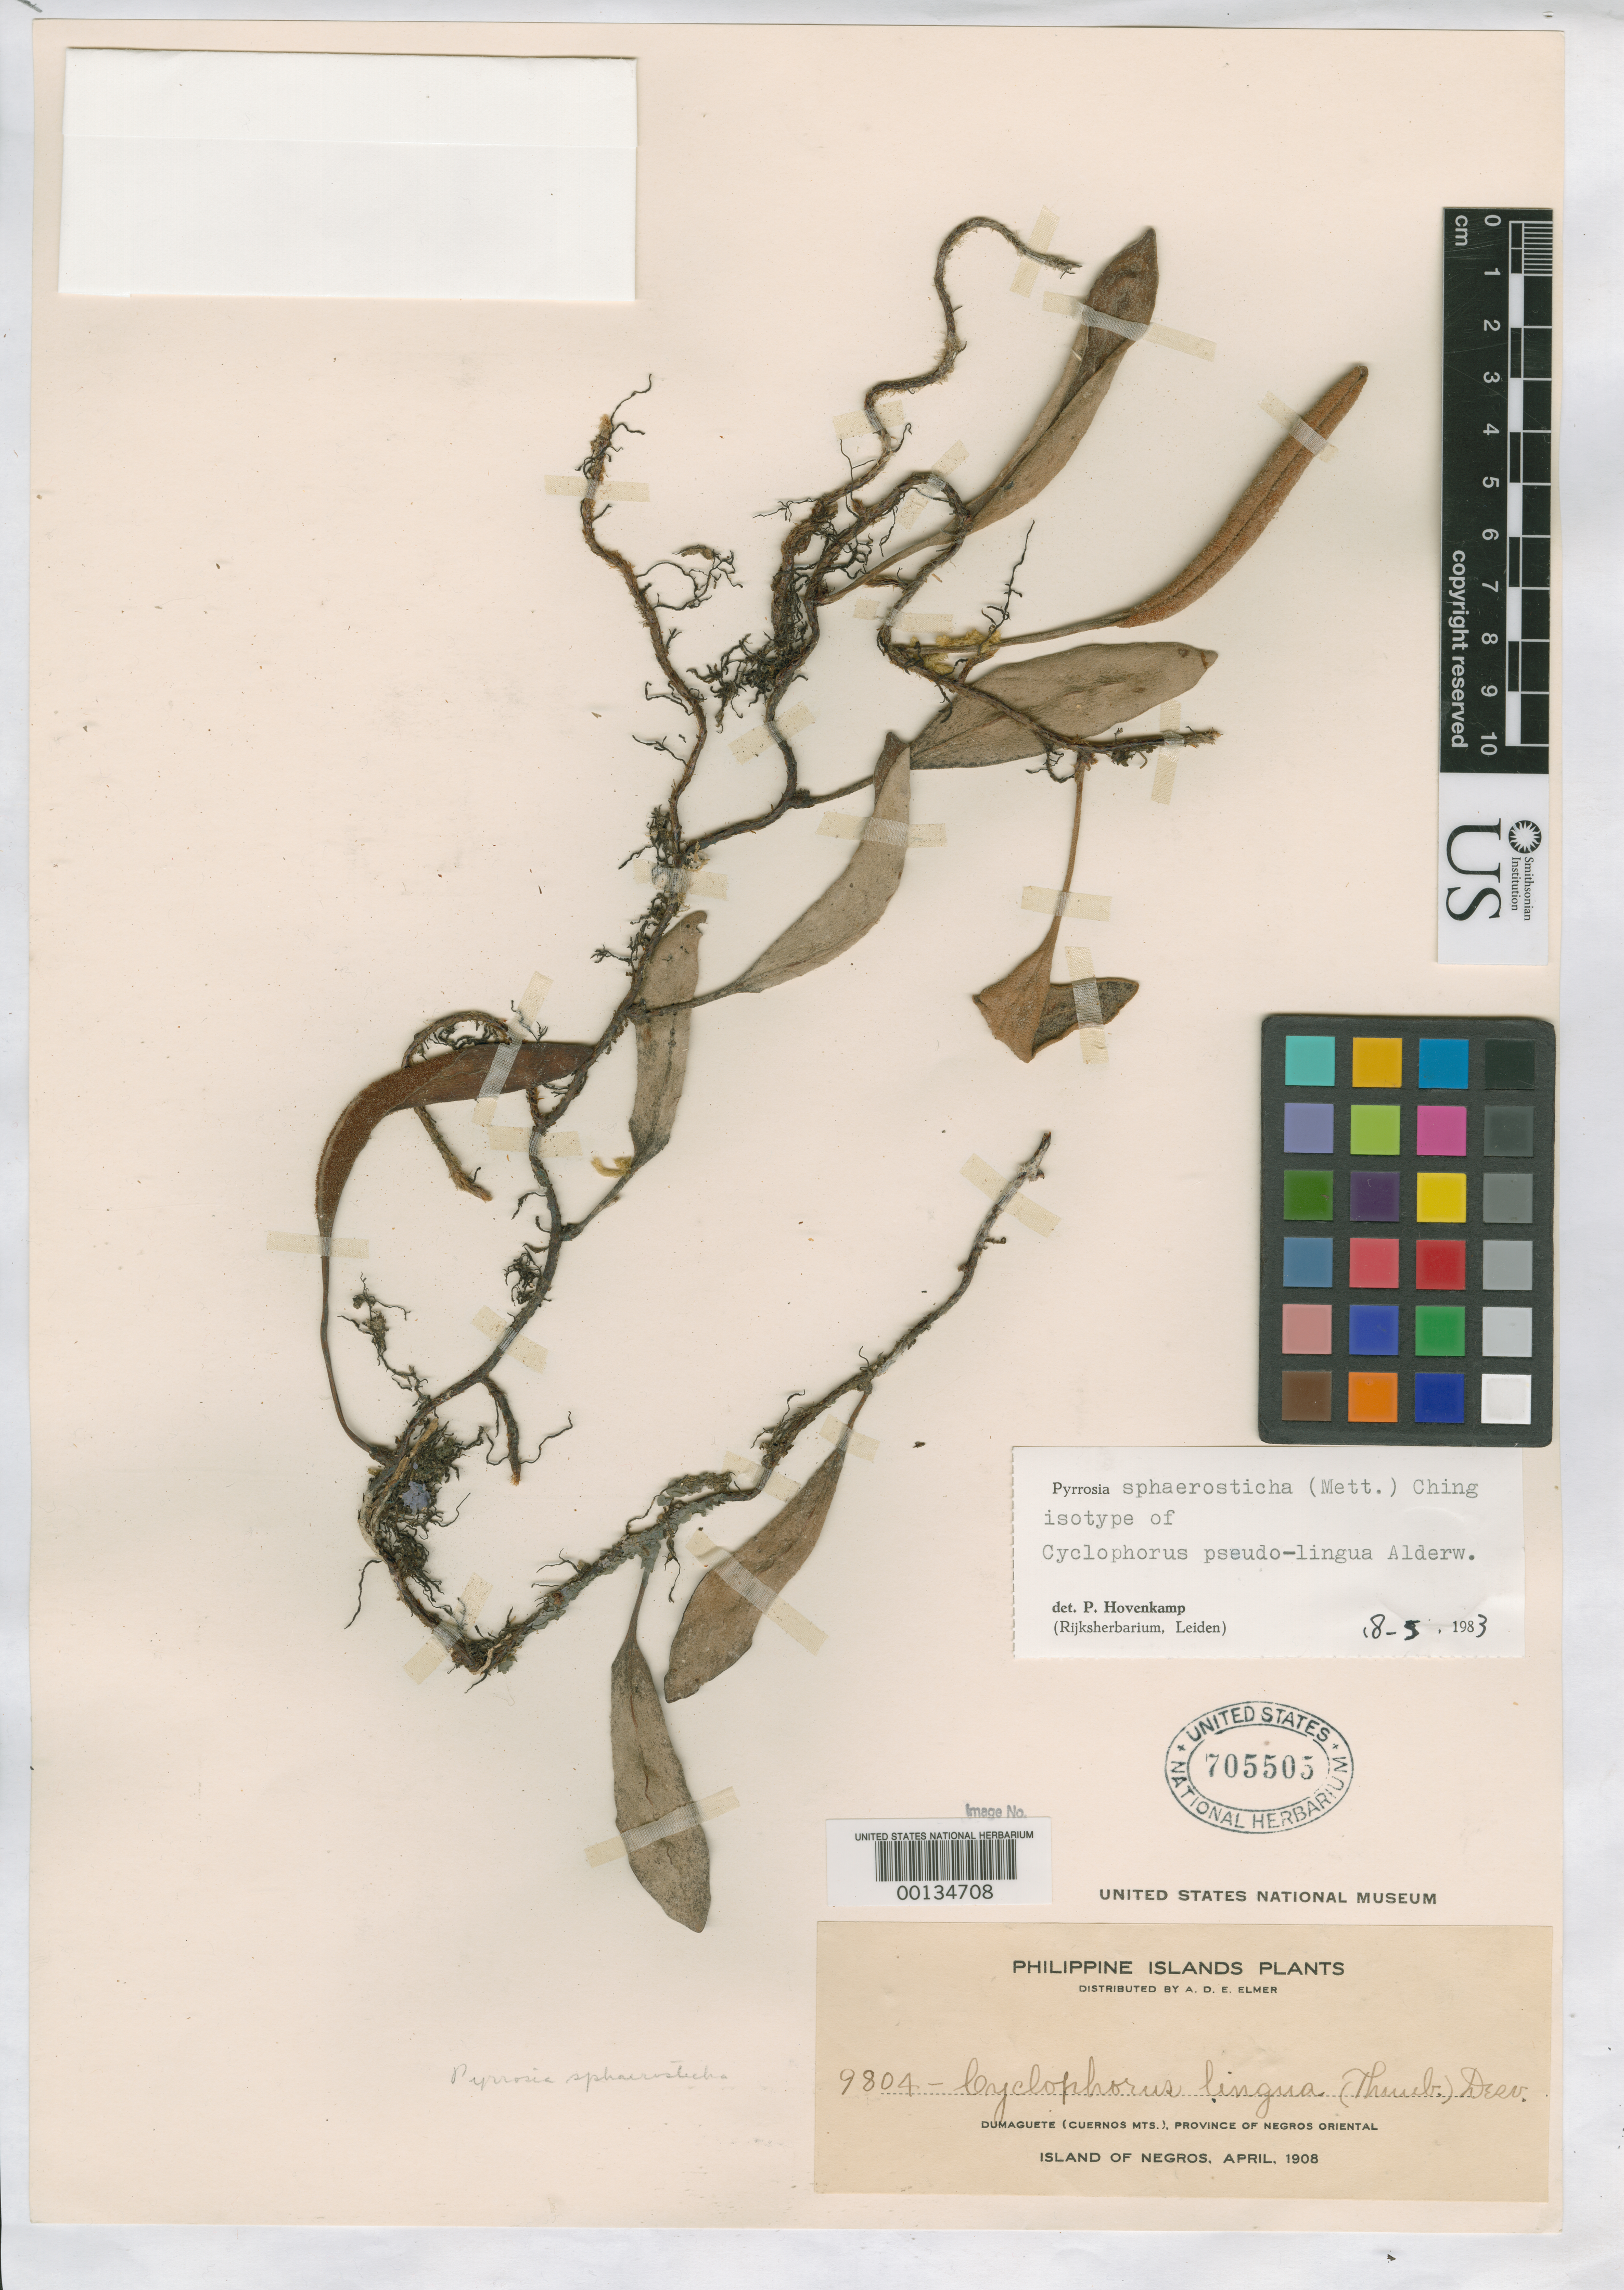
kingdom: Plantae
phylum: Tracheophyta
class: Polypodiopsida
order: Polypodiales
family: Polypodiaceae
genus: Cyclophorus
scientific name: Cyclophorus pseudolingua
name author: Alderw.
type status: Isotype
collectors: A. D. E. Elmer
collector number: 9804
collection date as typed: Apr 1908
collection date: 1908-04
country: Philippines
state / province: Central Visayas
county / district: Negros Oriental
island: Negros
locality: Dumaguete, Cuernos Mountains.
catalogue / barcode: US 705505